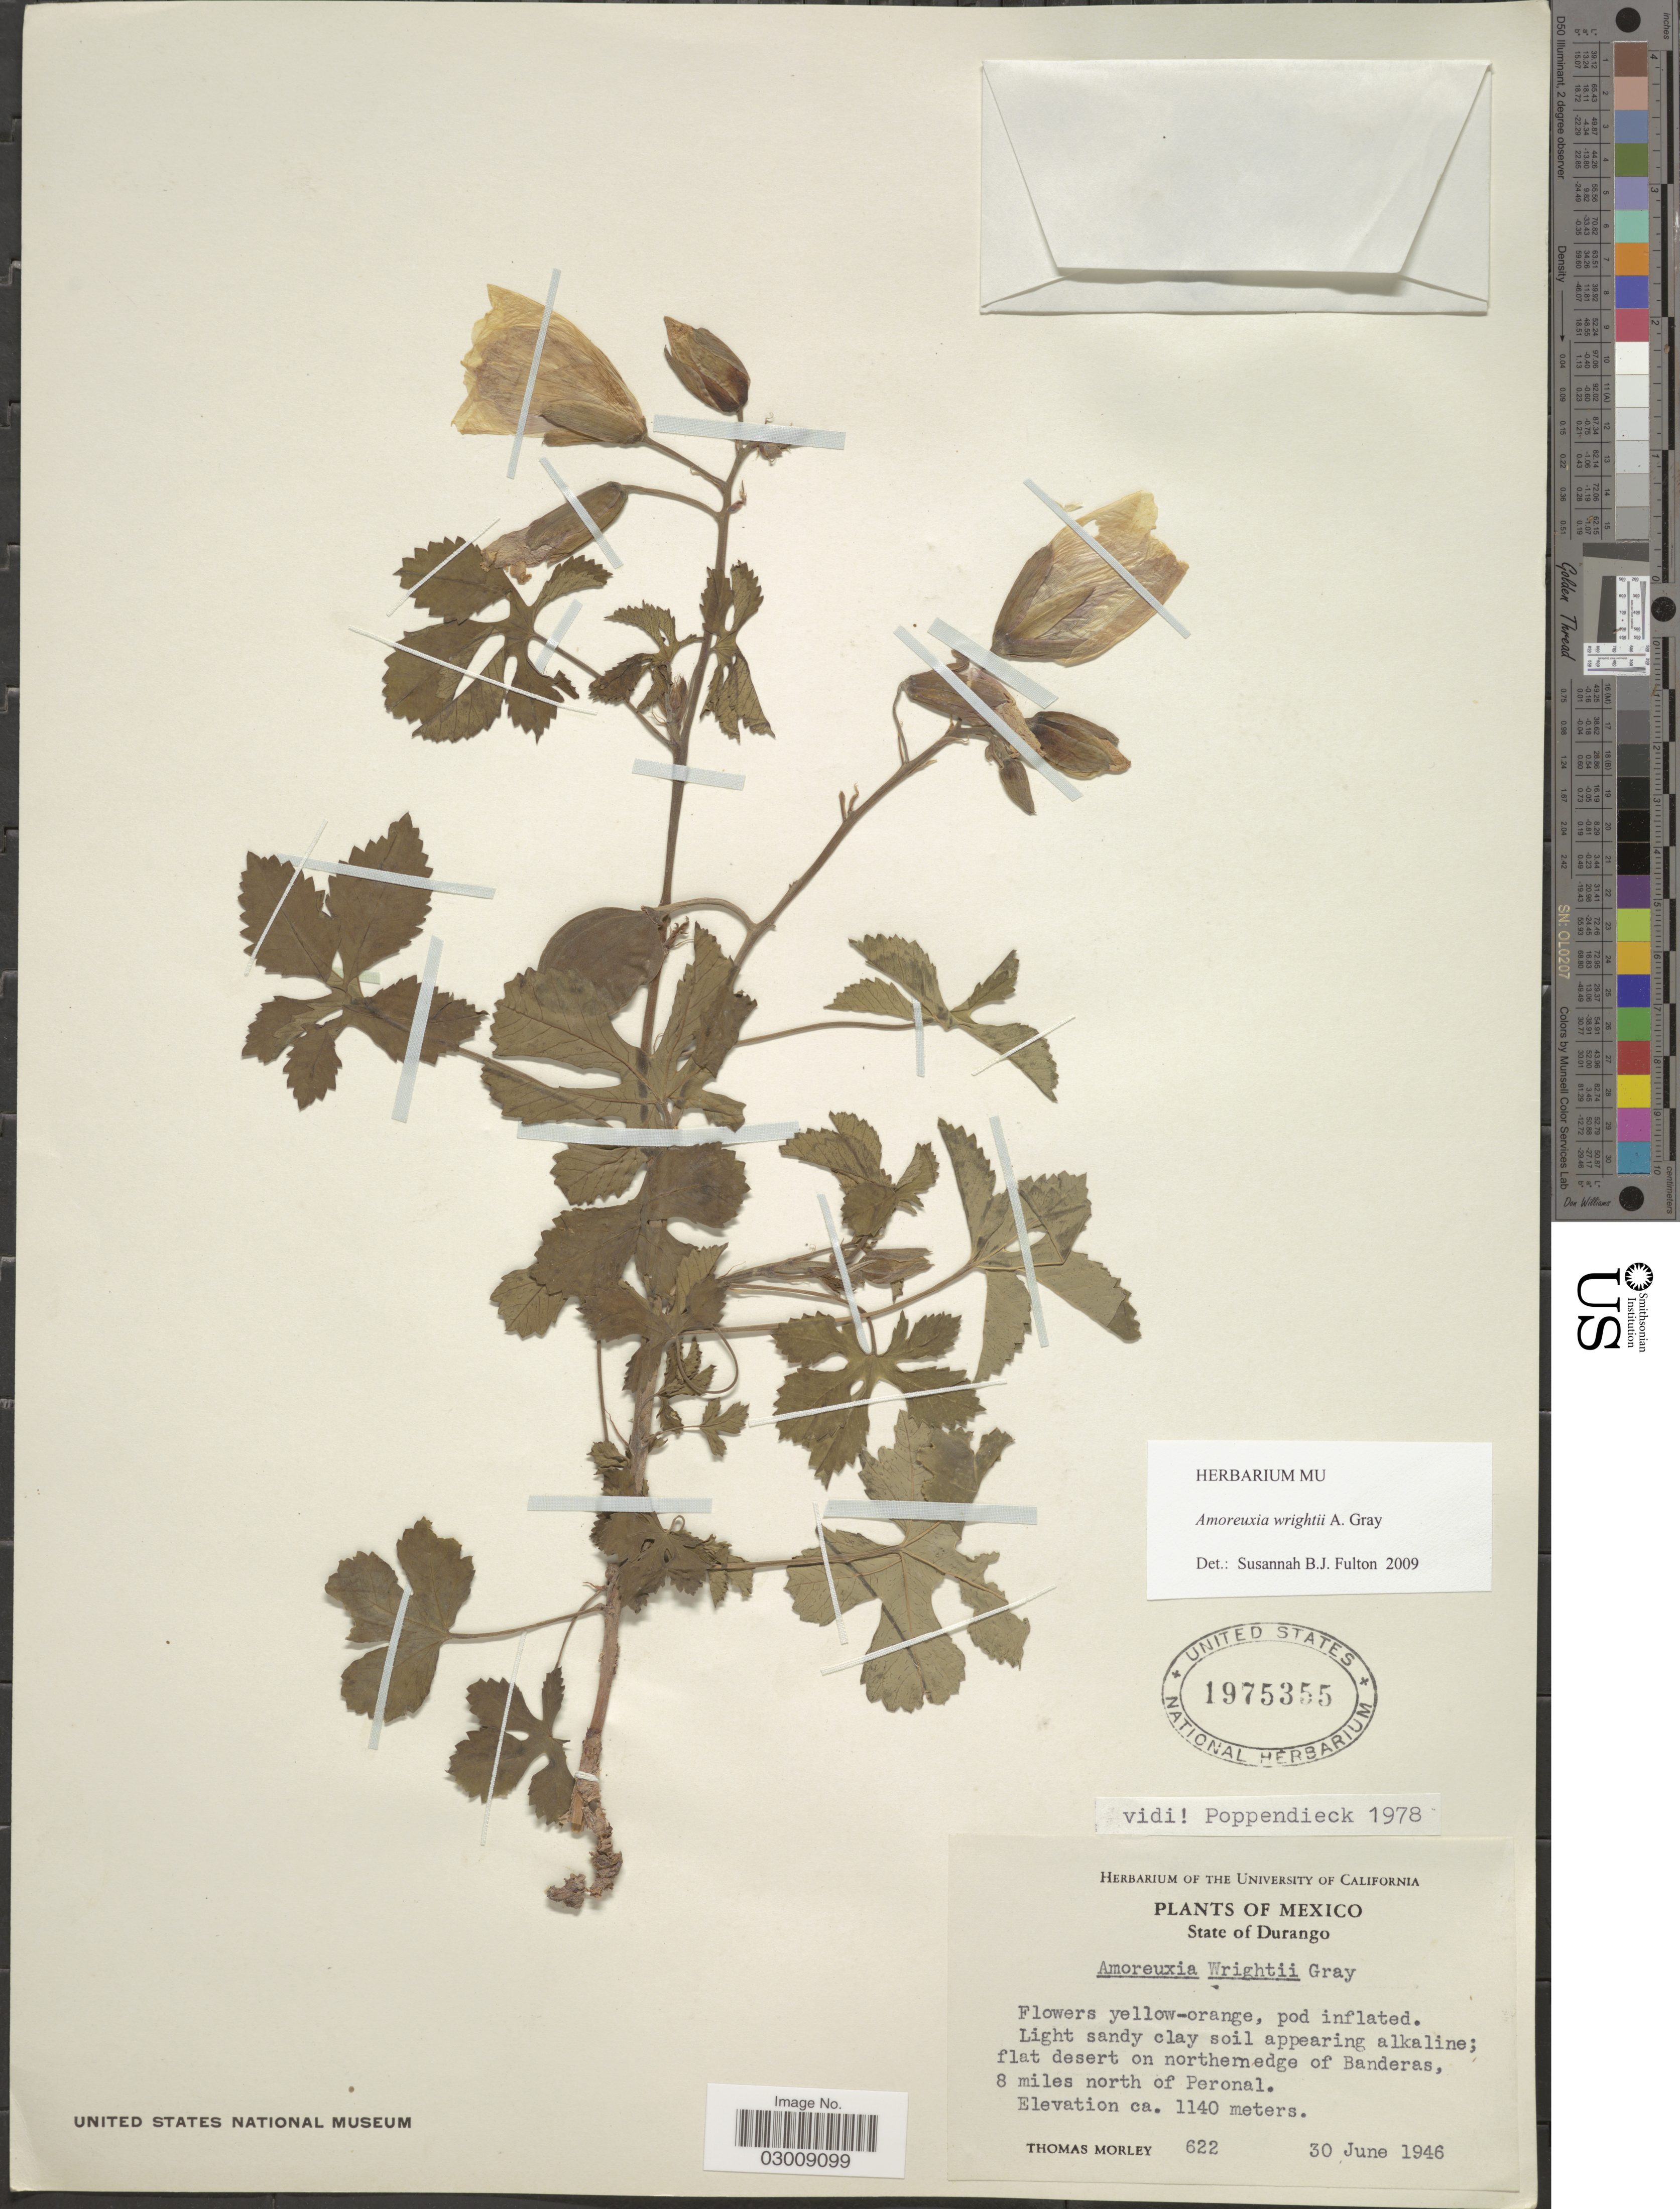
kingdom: Plantae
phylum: Tracheophyta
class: Magnoliopsida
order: Malvales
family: Cochlospermaceae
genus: Amoreuxia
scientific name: Amoreuxia wrightii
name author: A. Gray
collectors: T. Morley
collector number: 622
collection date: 1946-06-30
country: Mexico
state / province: Durango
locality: Light sandy clay soil appearing Alkaline; flat desert on northernedge of Banderas, 8 miles north of Peronal.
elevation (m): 1140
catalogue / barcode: US 1975355